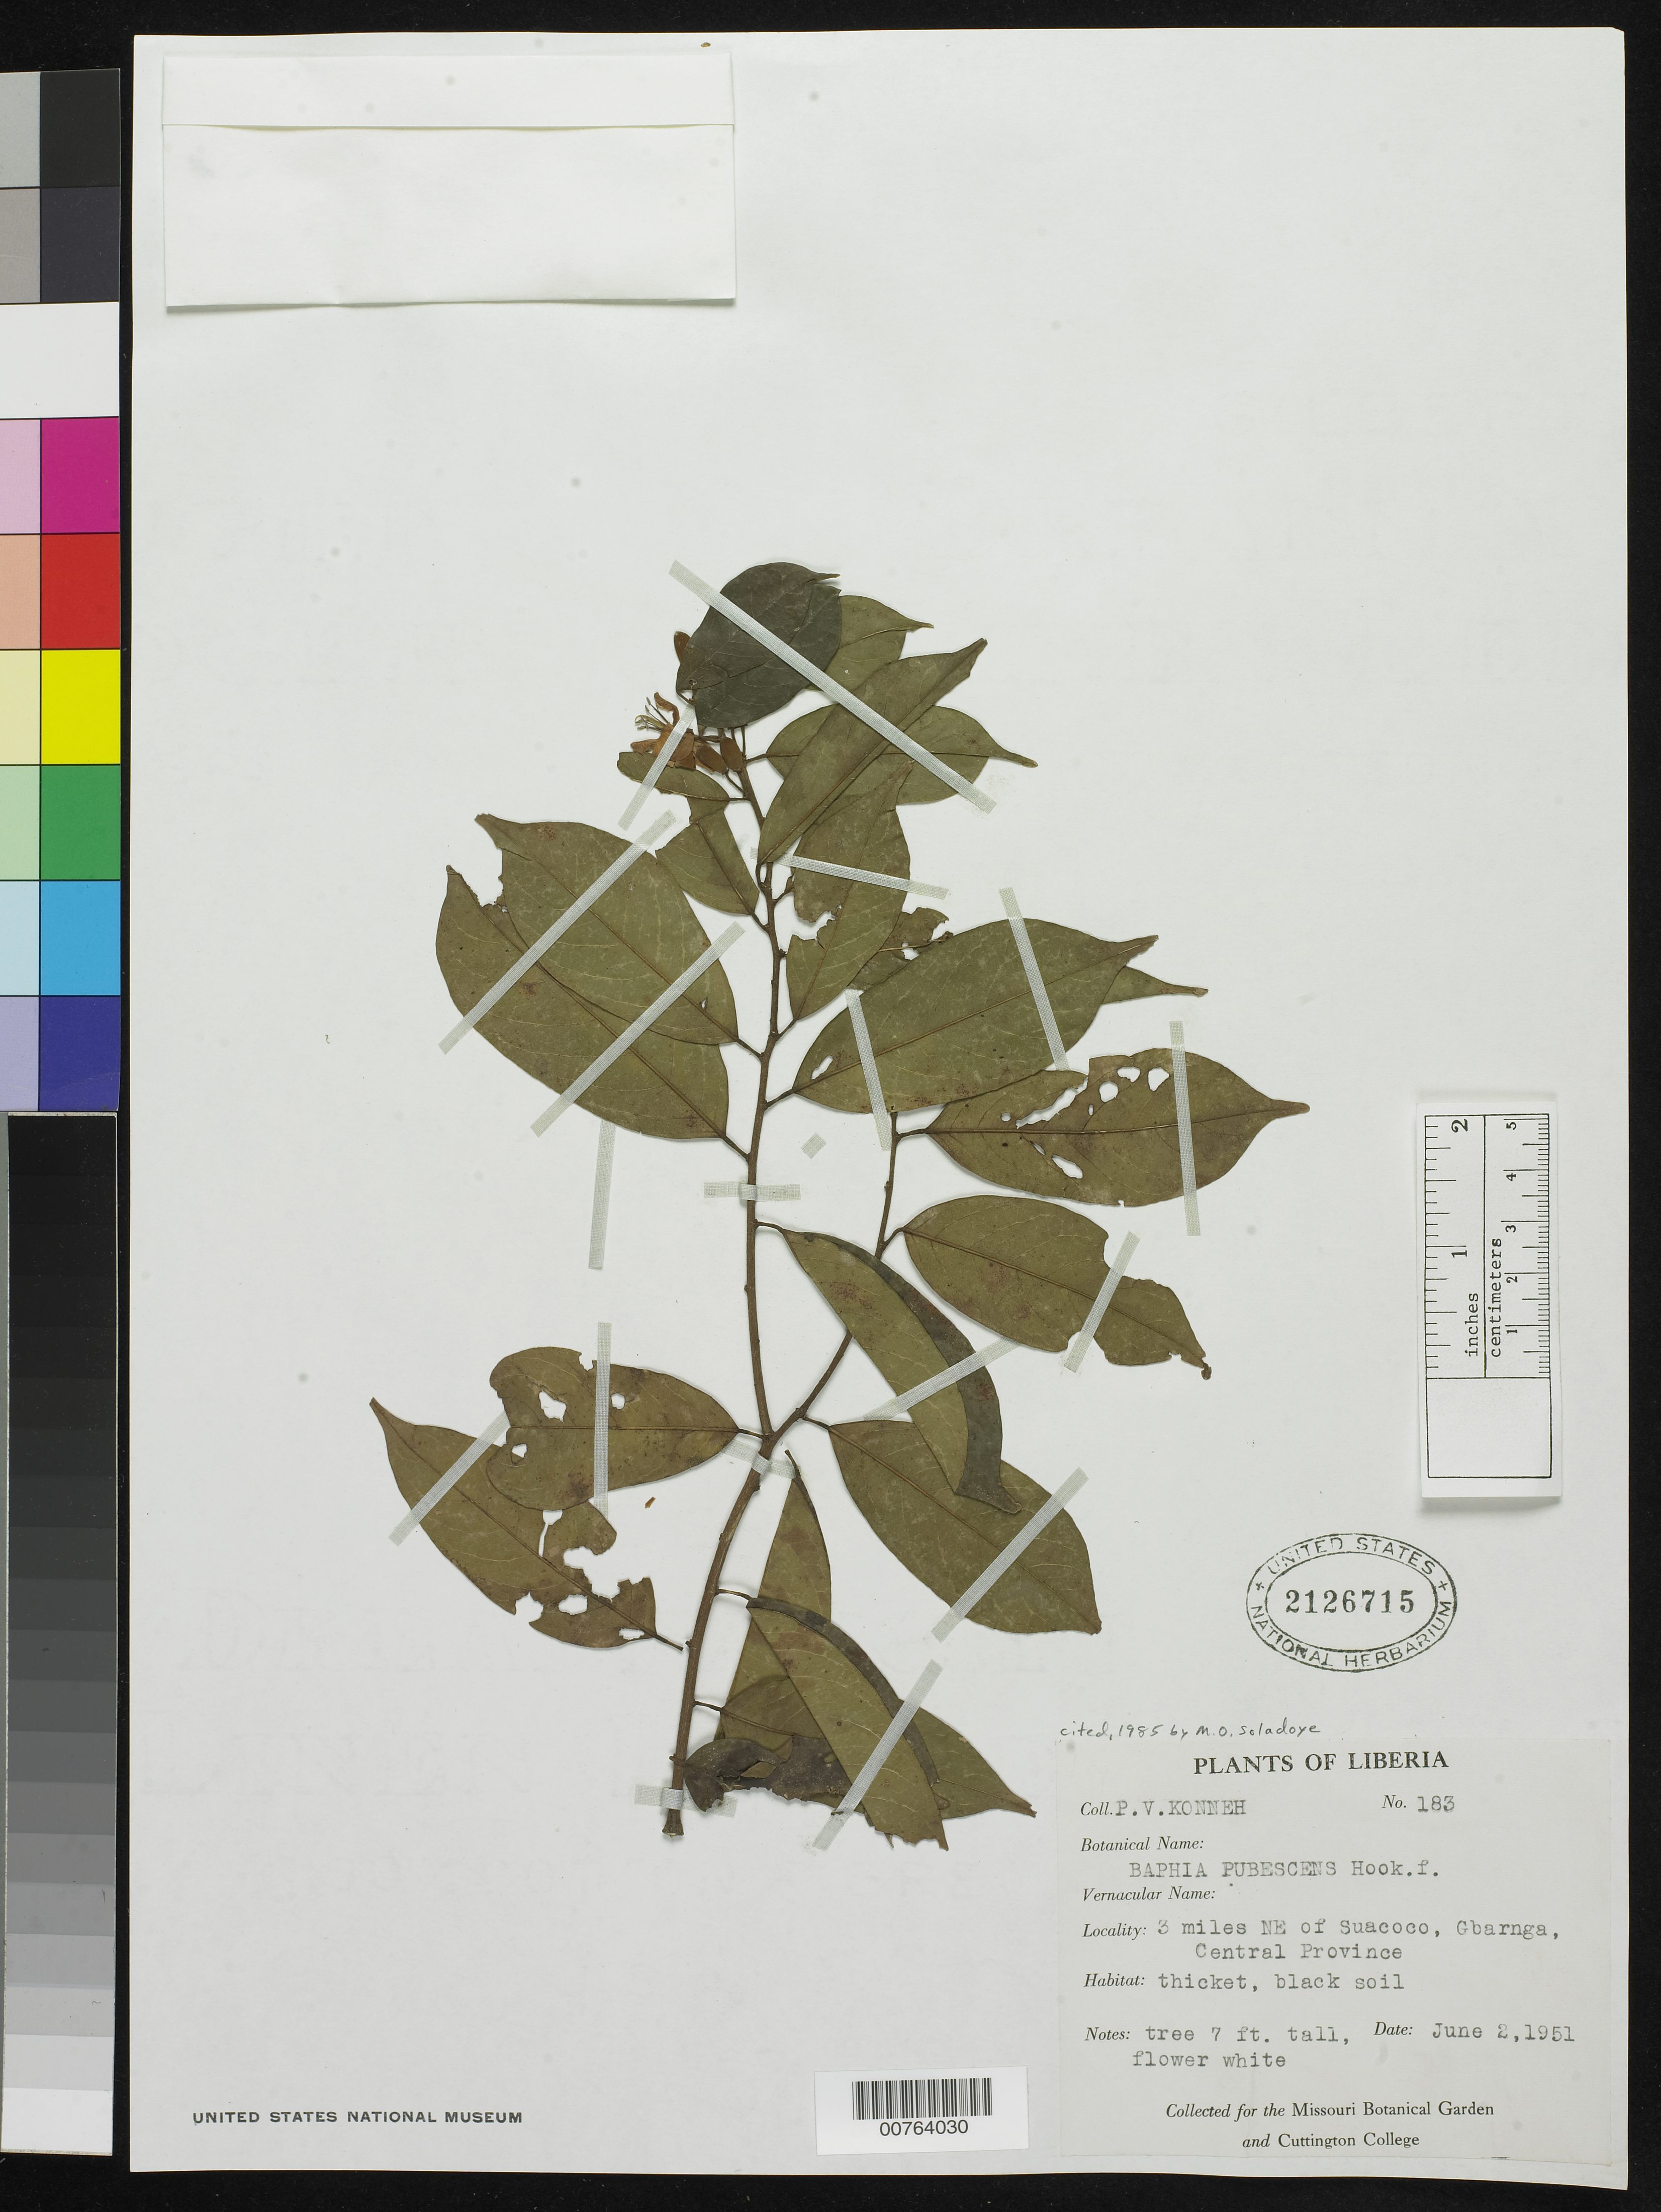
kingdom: Plantae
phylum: Tracheophyta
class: Magnoliopsida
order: Fabales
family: Fabaceae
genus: Baphia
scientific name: Baphia pubescens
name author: Hook. f.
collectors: P. Konneh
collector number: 183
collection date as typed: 2 Jun 1951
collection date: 1951-06-02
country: Liberia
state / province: Bong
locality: Central Province: Gbarnga, 3 miles NE of Suacoco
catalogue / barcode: US 2126715